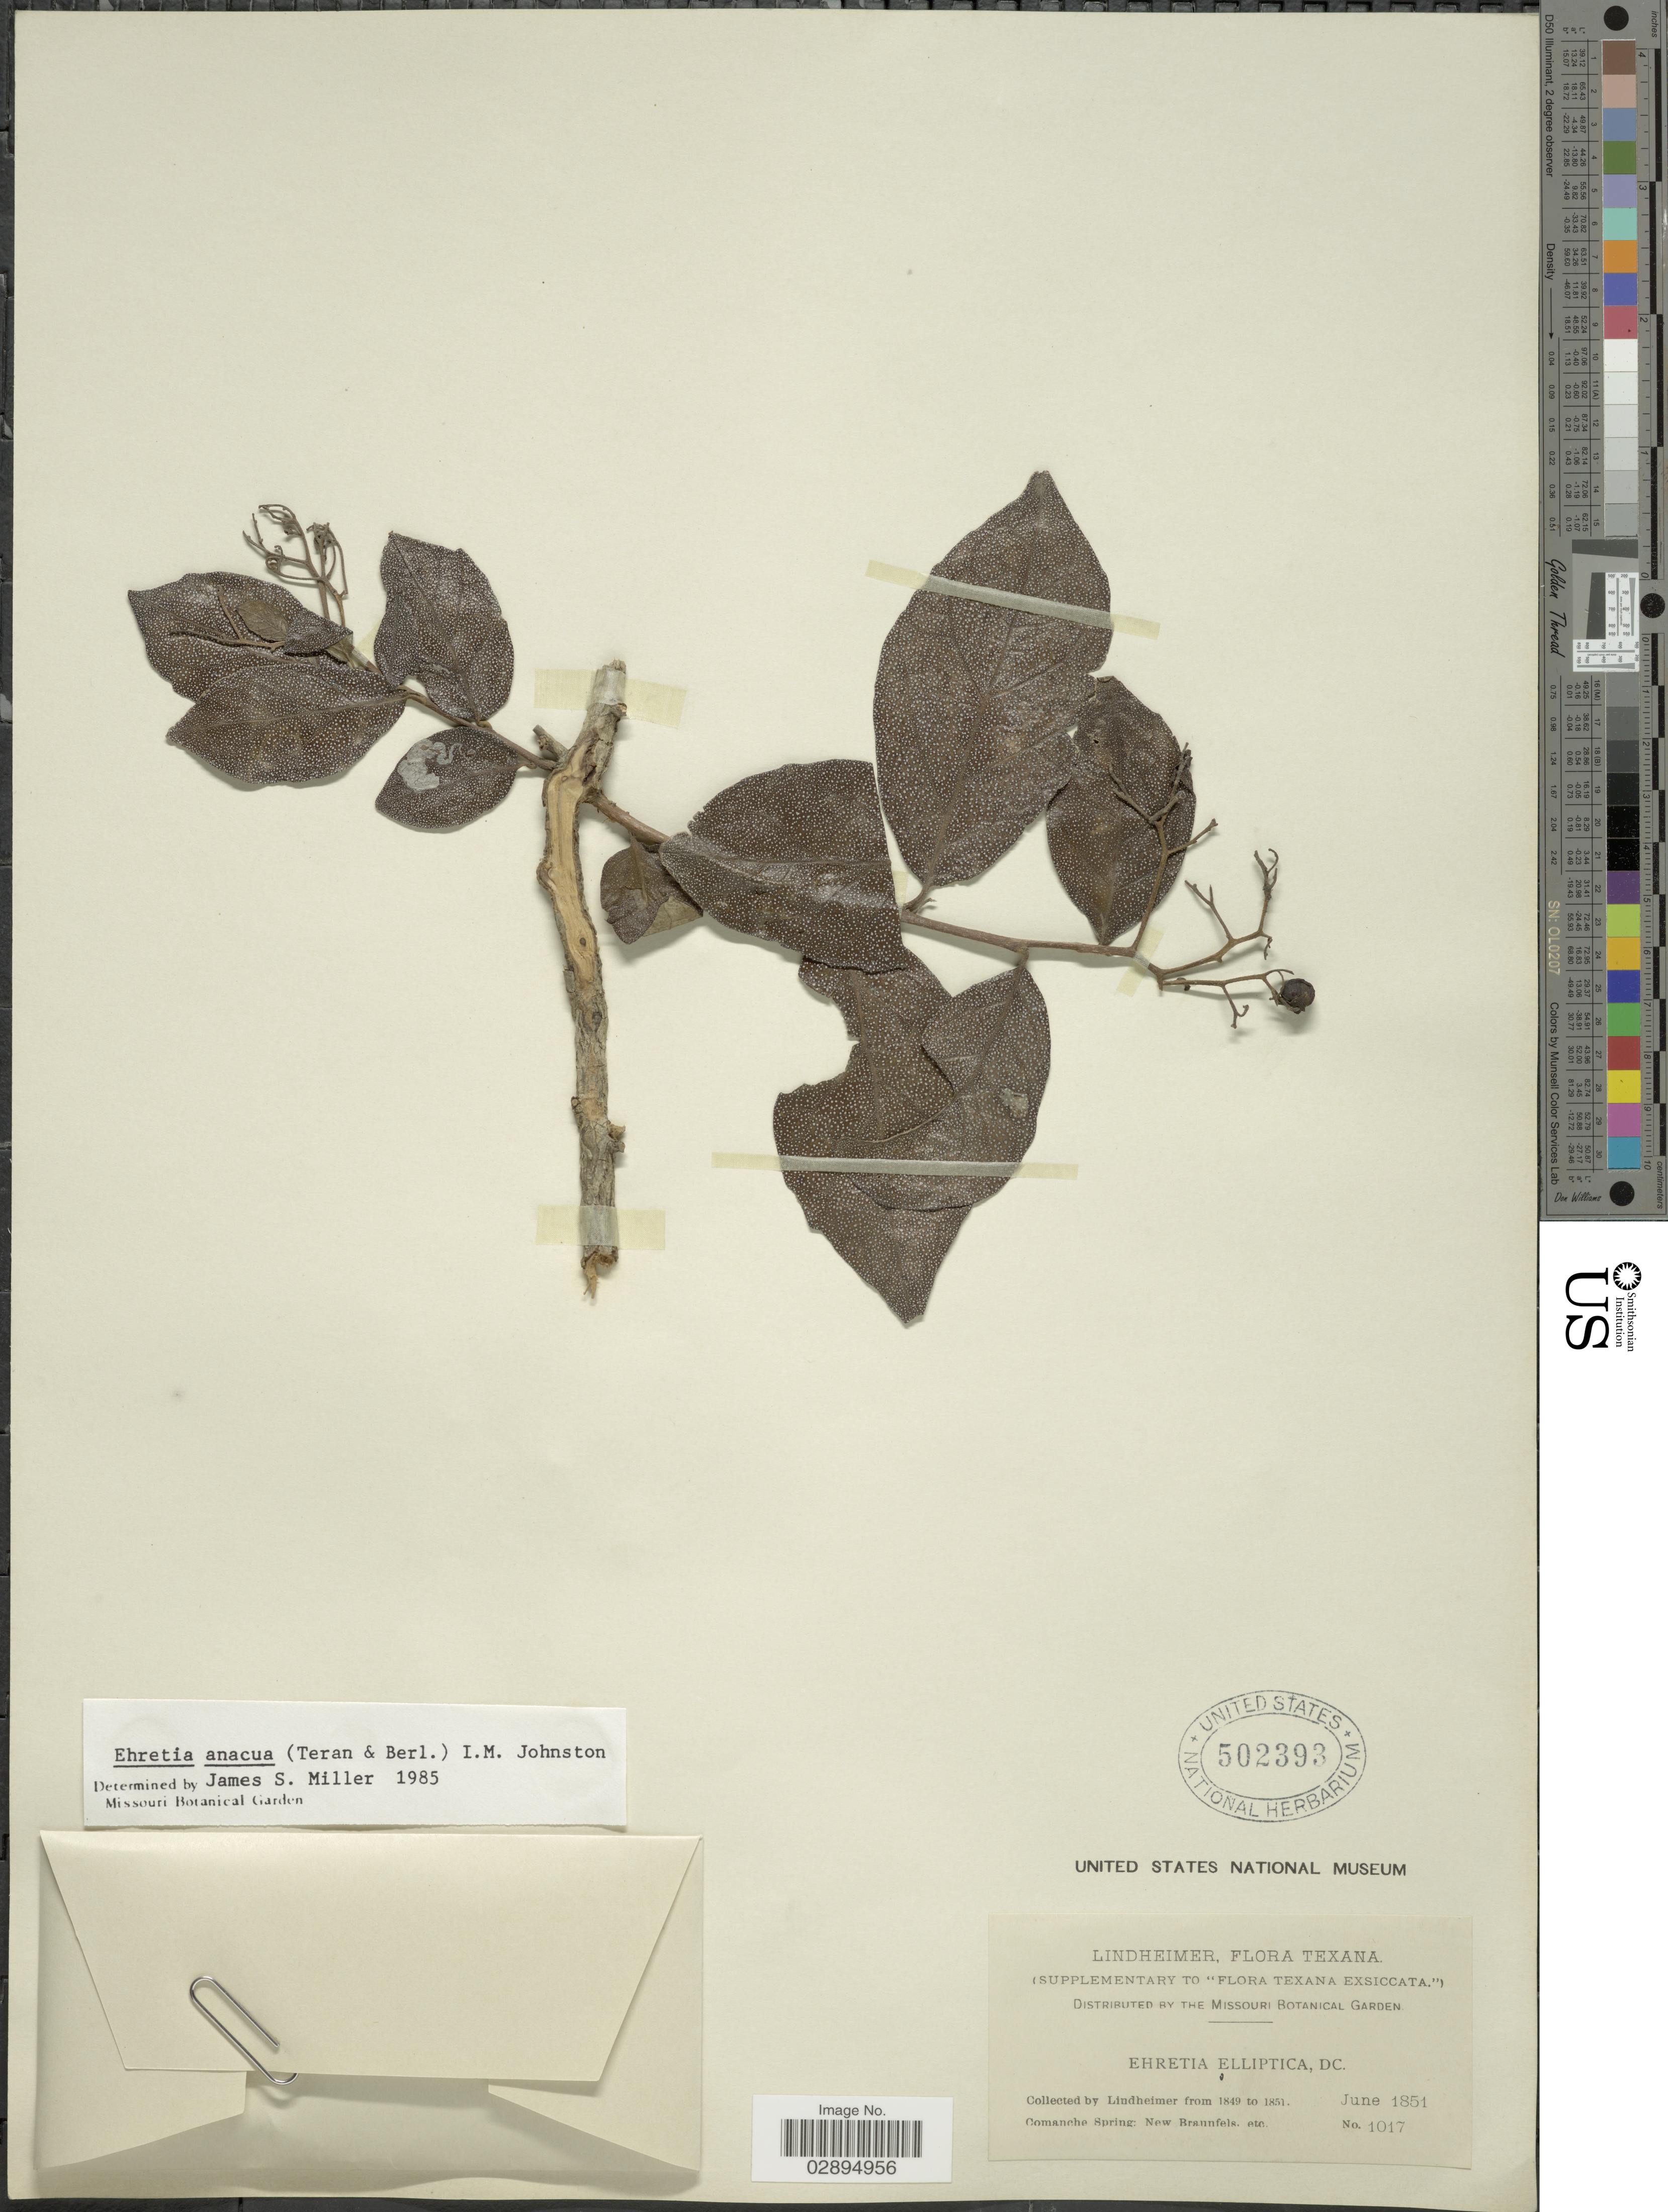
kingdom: Plantae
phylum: Tracheophyta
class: Magnoliopsida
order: Boraginales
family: Ehretiaceae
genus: Ehretia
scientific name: Ehretia anacua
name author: (Terán & Berland.) I.M. Johnst.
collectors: -. Lindheimer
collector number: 1017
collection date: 1851-06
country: United States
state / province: Texas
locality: Comanche Spring: New Braunfels, etc.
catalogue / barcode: US 502393